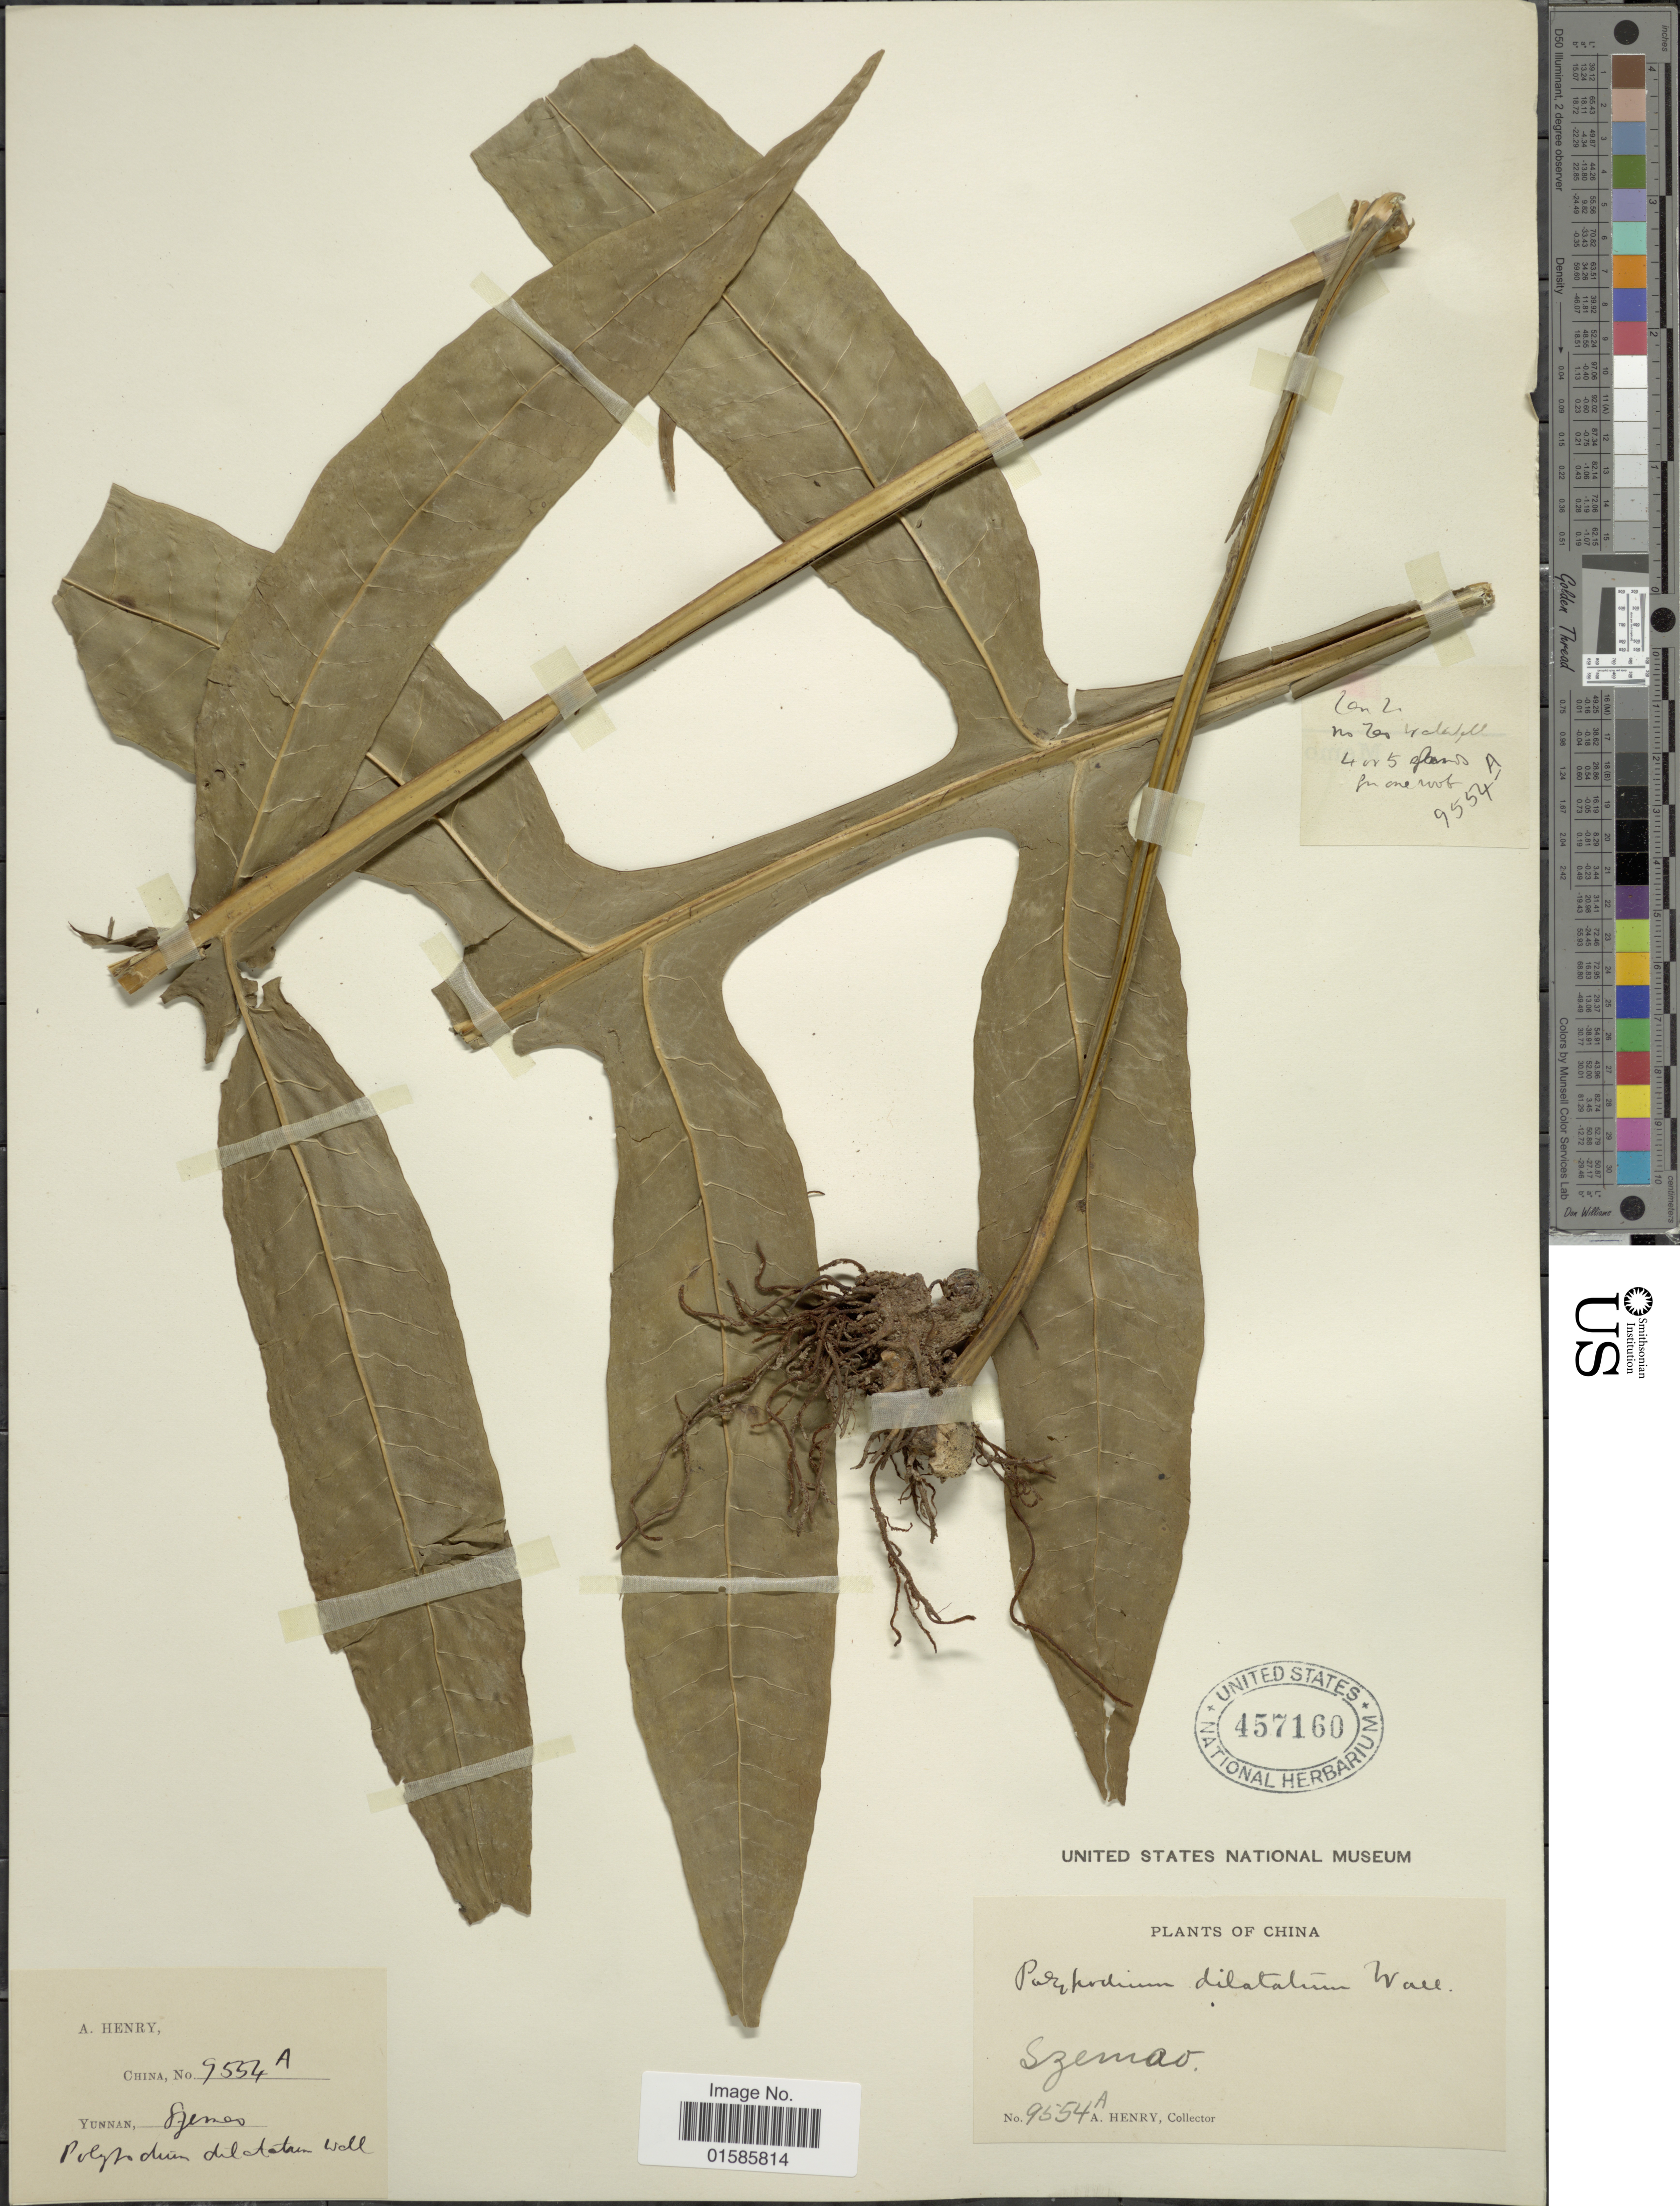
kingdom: Plantae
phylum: Tracheophyta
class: Polypodiopsida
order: Polypodiales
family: Polypodiaceae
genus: Microsorum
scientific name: Microsorum insigne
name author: (Blume) Copel.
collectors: A. Henry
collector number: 9554 A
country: China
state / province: Yunnan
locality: Szemao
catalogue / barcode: US 457160